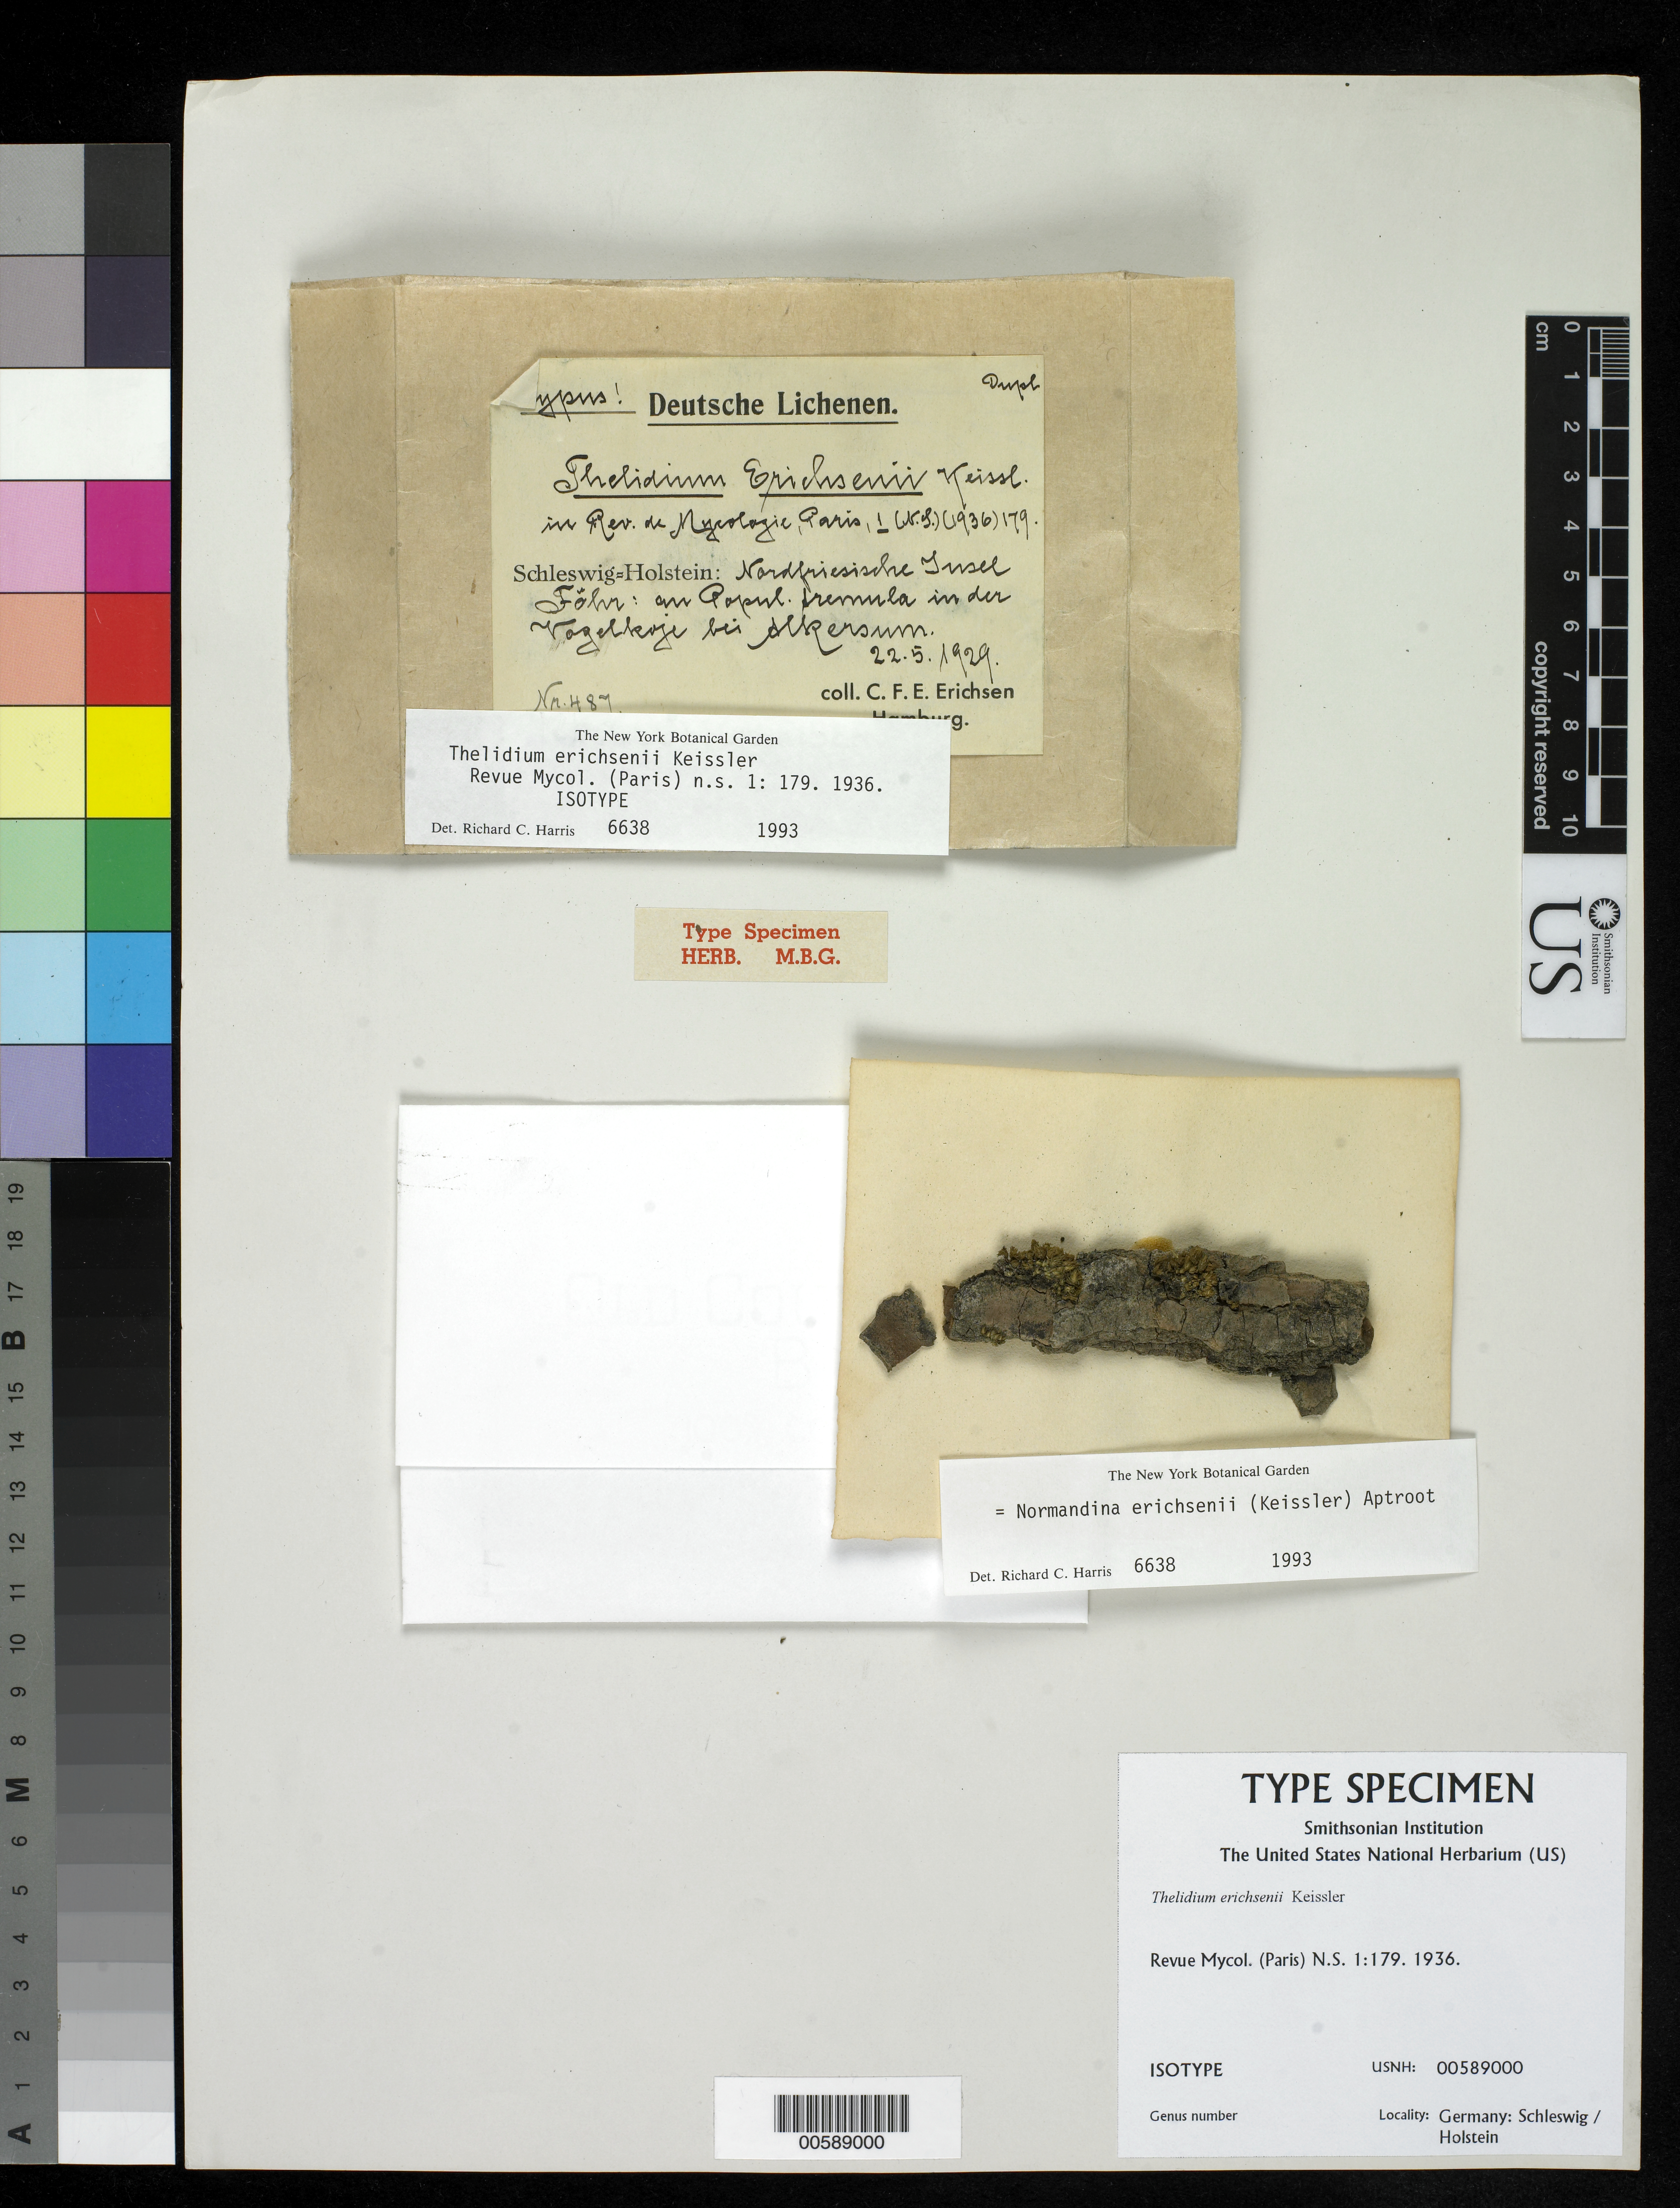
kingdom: Fungi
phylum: Ascomycota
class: Eurotiomycetes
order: Verrucariales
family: Verrucariaceae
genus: Thelidium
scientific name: Thelidium erichsenii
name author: Keissl.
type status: Isotype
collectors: C. F. E. Erichsen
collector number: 487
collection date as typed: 22 May 1929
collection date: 1929-05-22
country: Germany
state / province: Schleswig-Holstein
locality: Nordfriesische Insel Föhr: au Ropul prenula in der vogelkoje bei Alkersum. [North Frisian island of Föhr: outer Ropul prenula (Ropul prenula meadow?) in the birdbunk near Alkersum?]